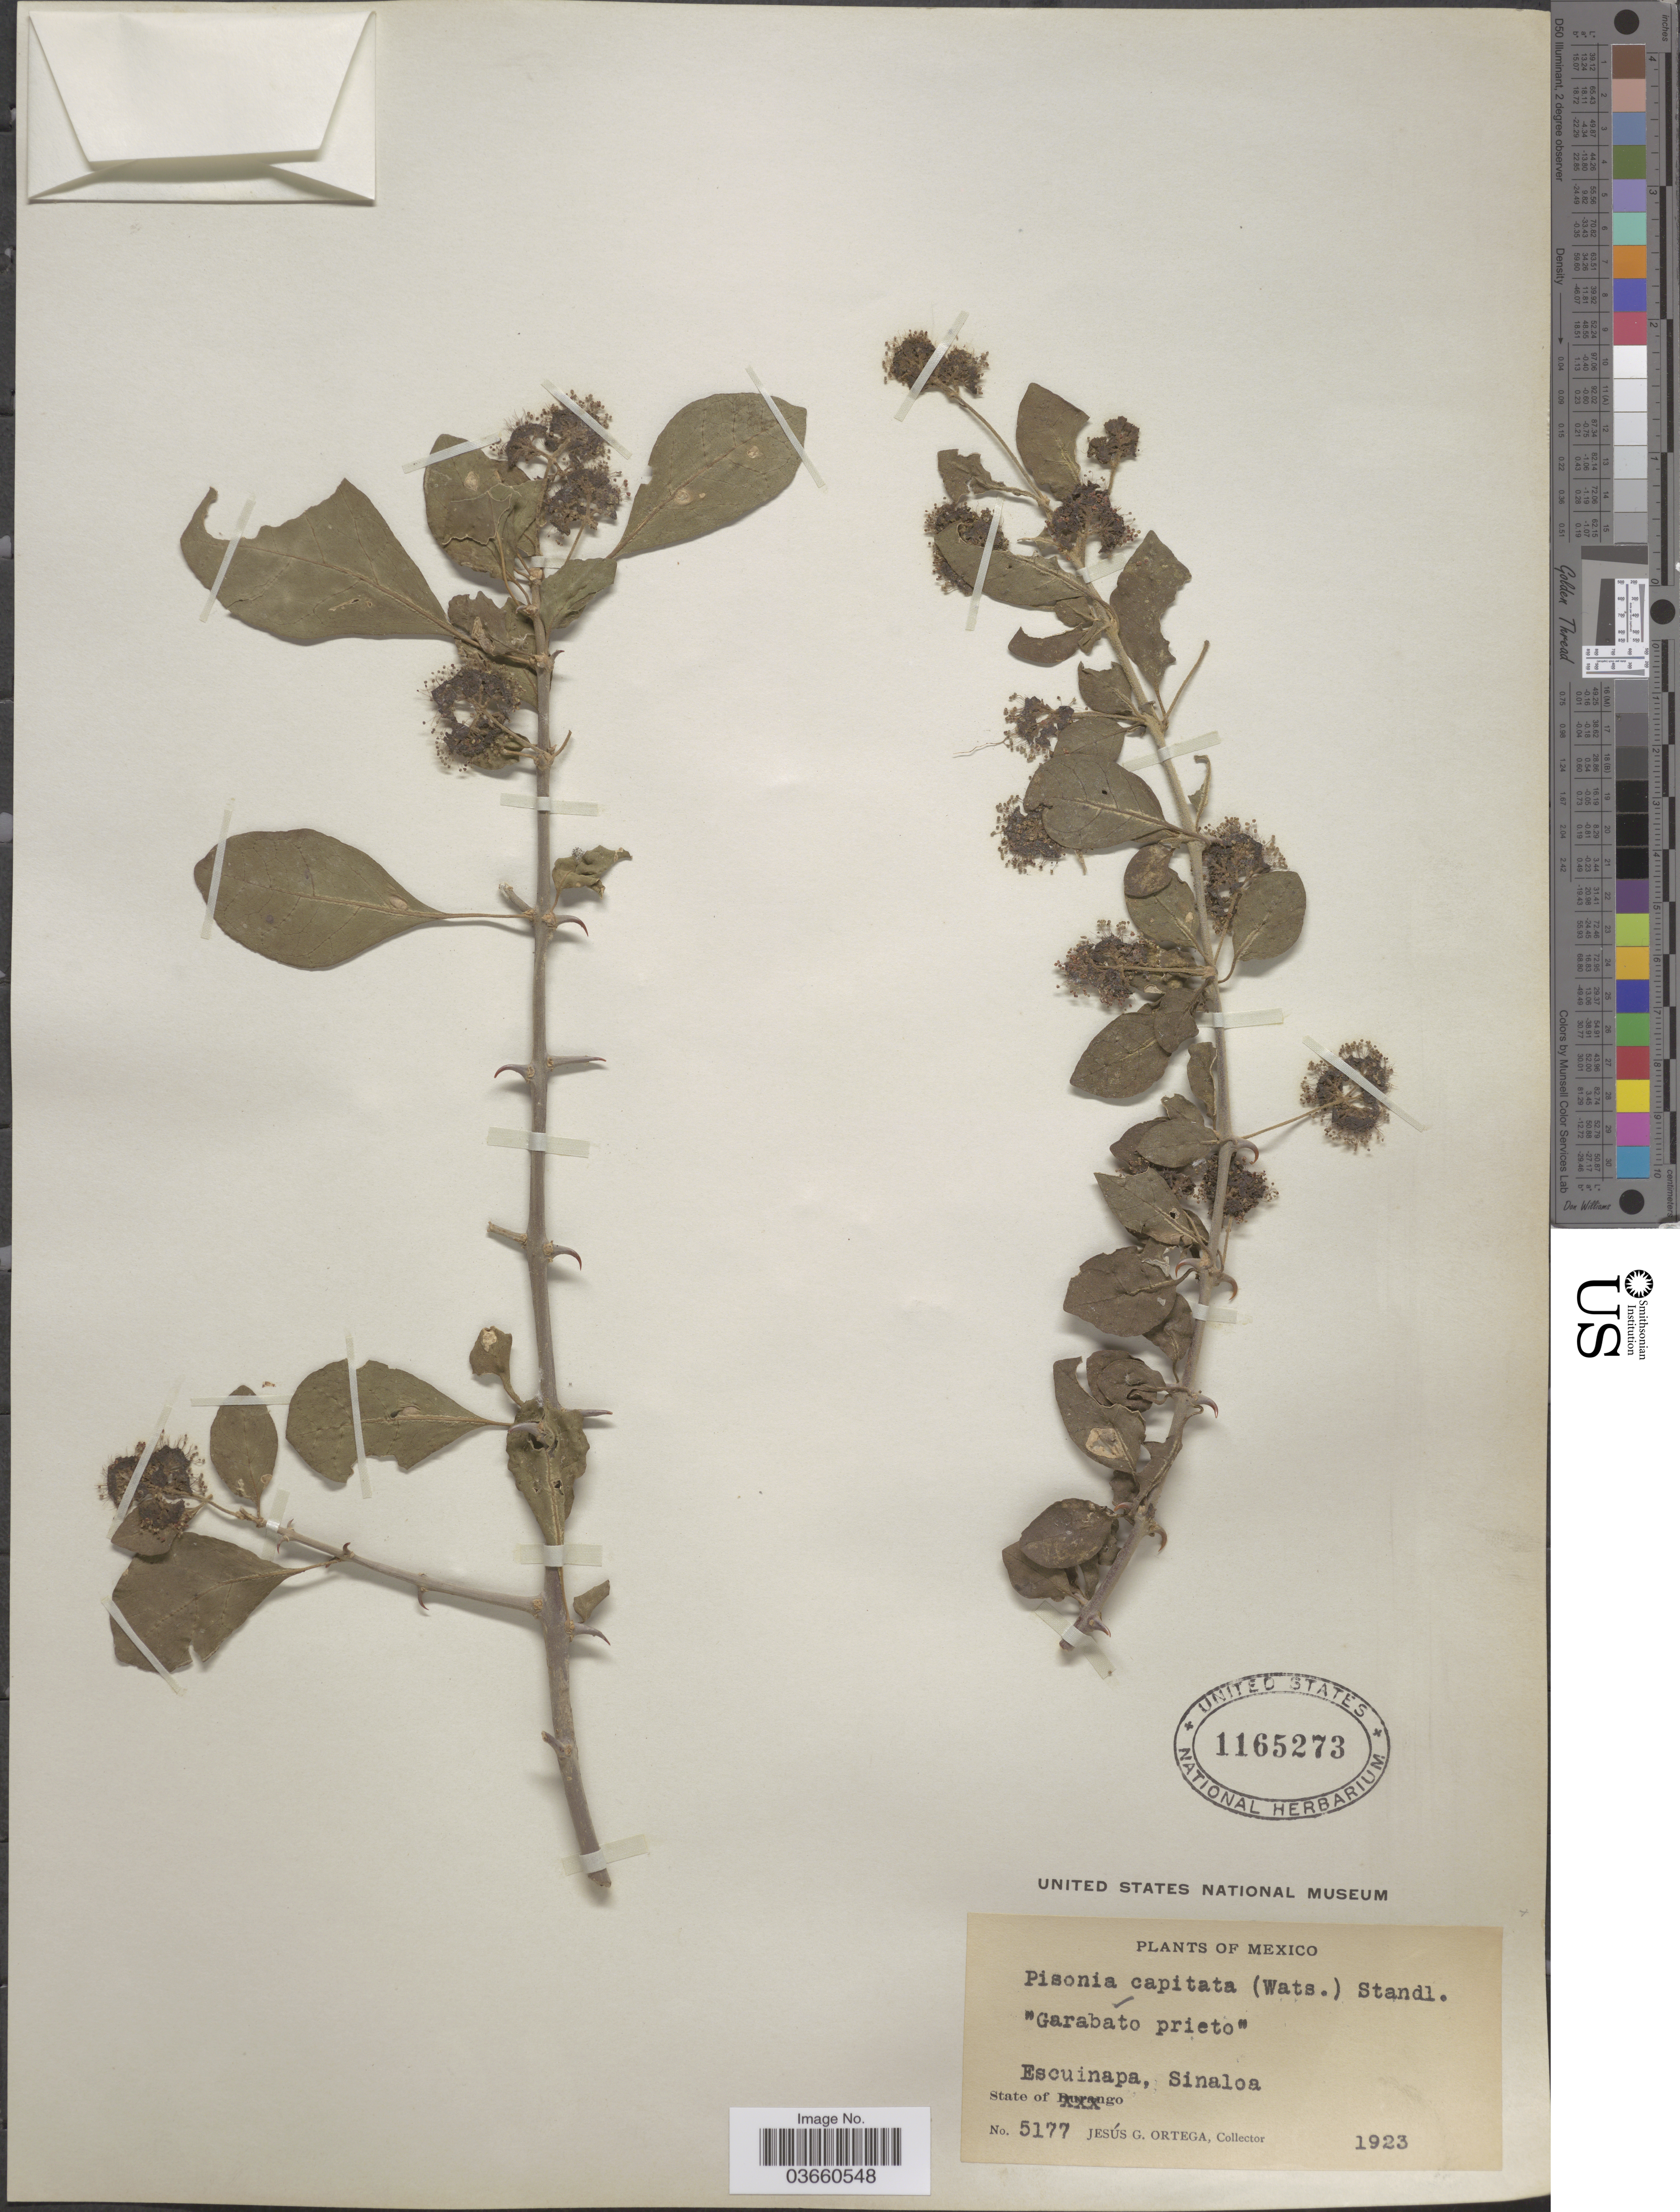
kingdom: Plantae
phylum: Tracheophyta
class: Magnoliopsida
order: Caryophyllales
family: Nyctaginaceae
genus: Pisonia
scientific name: Pisonia capitata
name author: (S. Watson) Standl.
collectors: J. Ortega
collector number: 5177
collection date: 1923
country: Mexico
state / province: Sinaloa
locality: Escuinapa.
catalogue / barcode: US 1165273